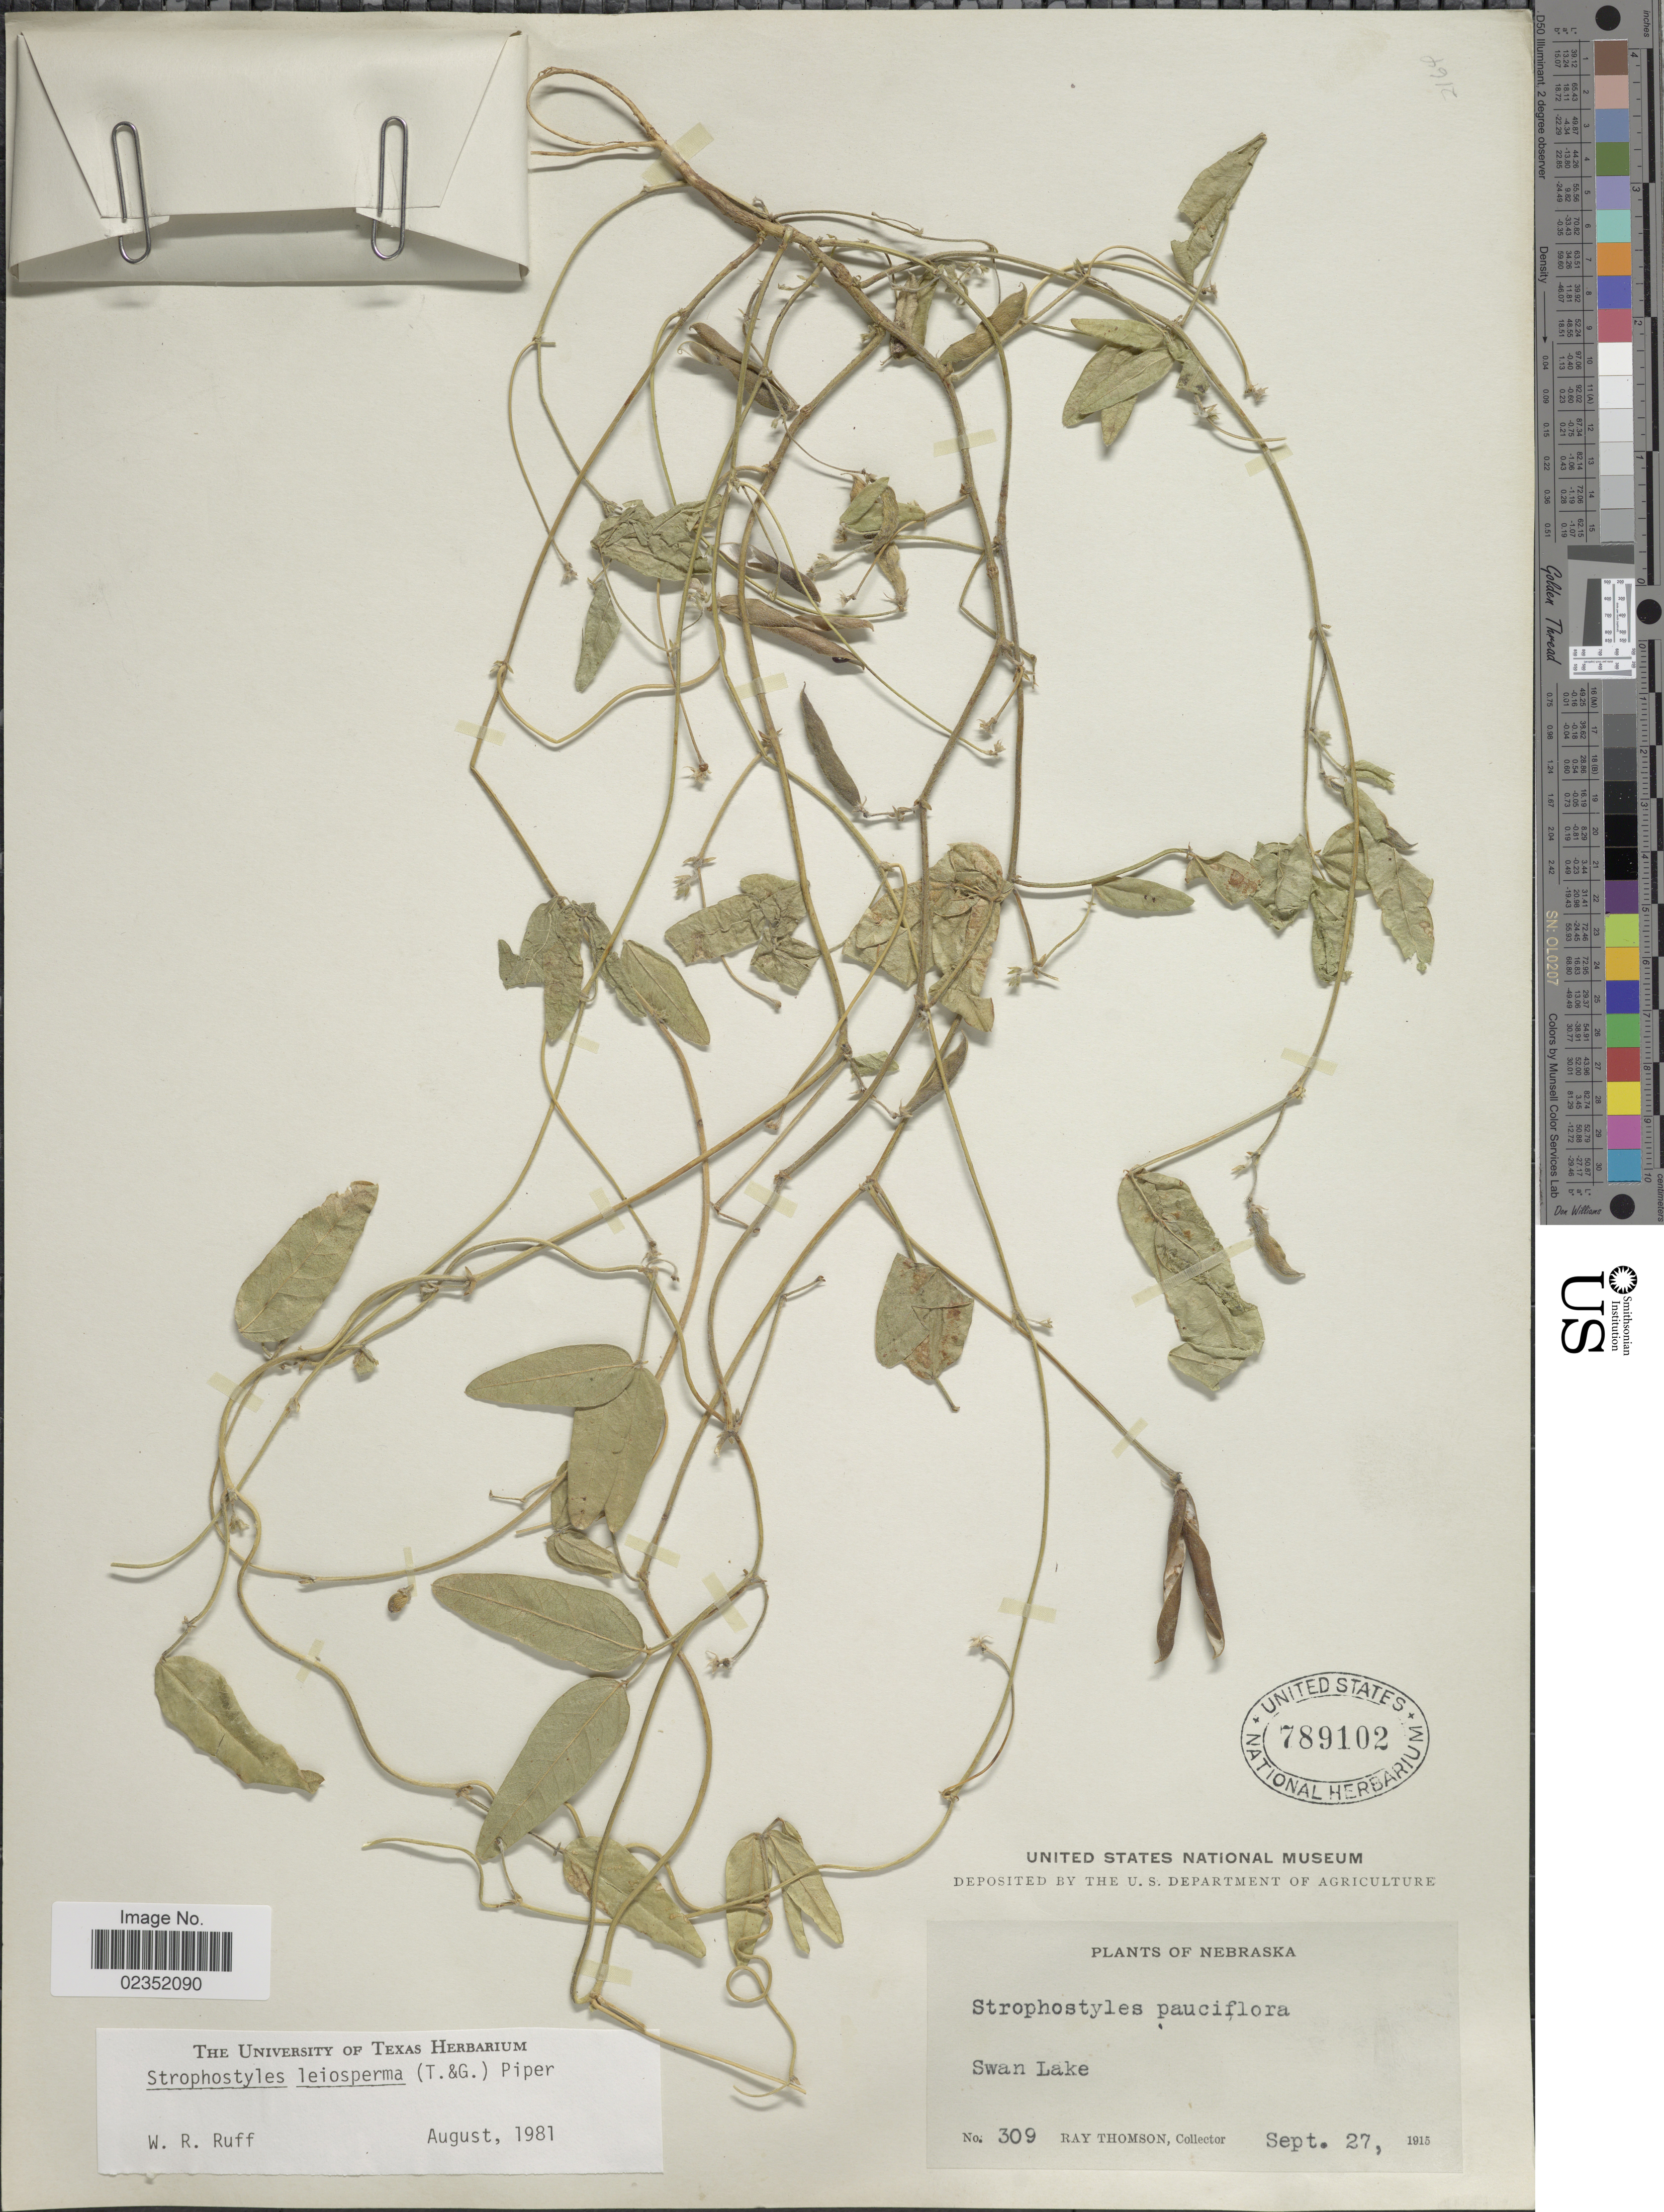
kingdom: Plantae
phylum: Tracheophyta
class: Magnoliopsida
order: Fabales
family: Fabaceae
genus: Strophostyles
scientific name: Strophostyles leiosperma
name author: (Torr. & A. Gray) Piper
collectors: R. Thomson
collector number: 309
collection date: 1915-09-27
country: United States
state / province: Nebraska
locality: Swan Lake.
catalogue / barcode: US 789102